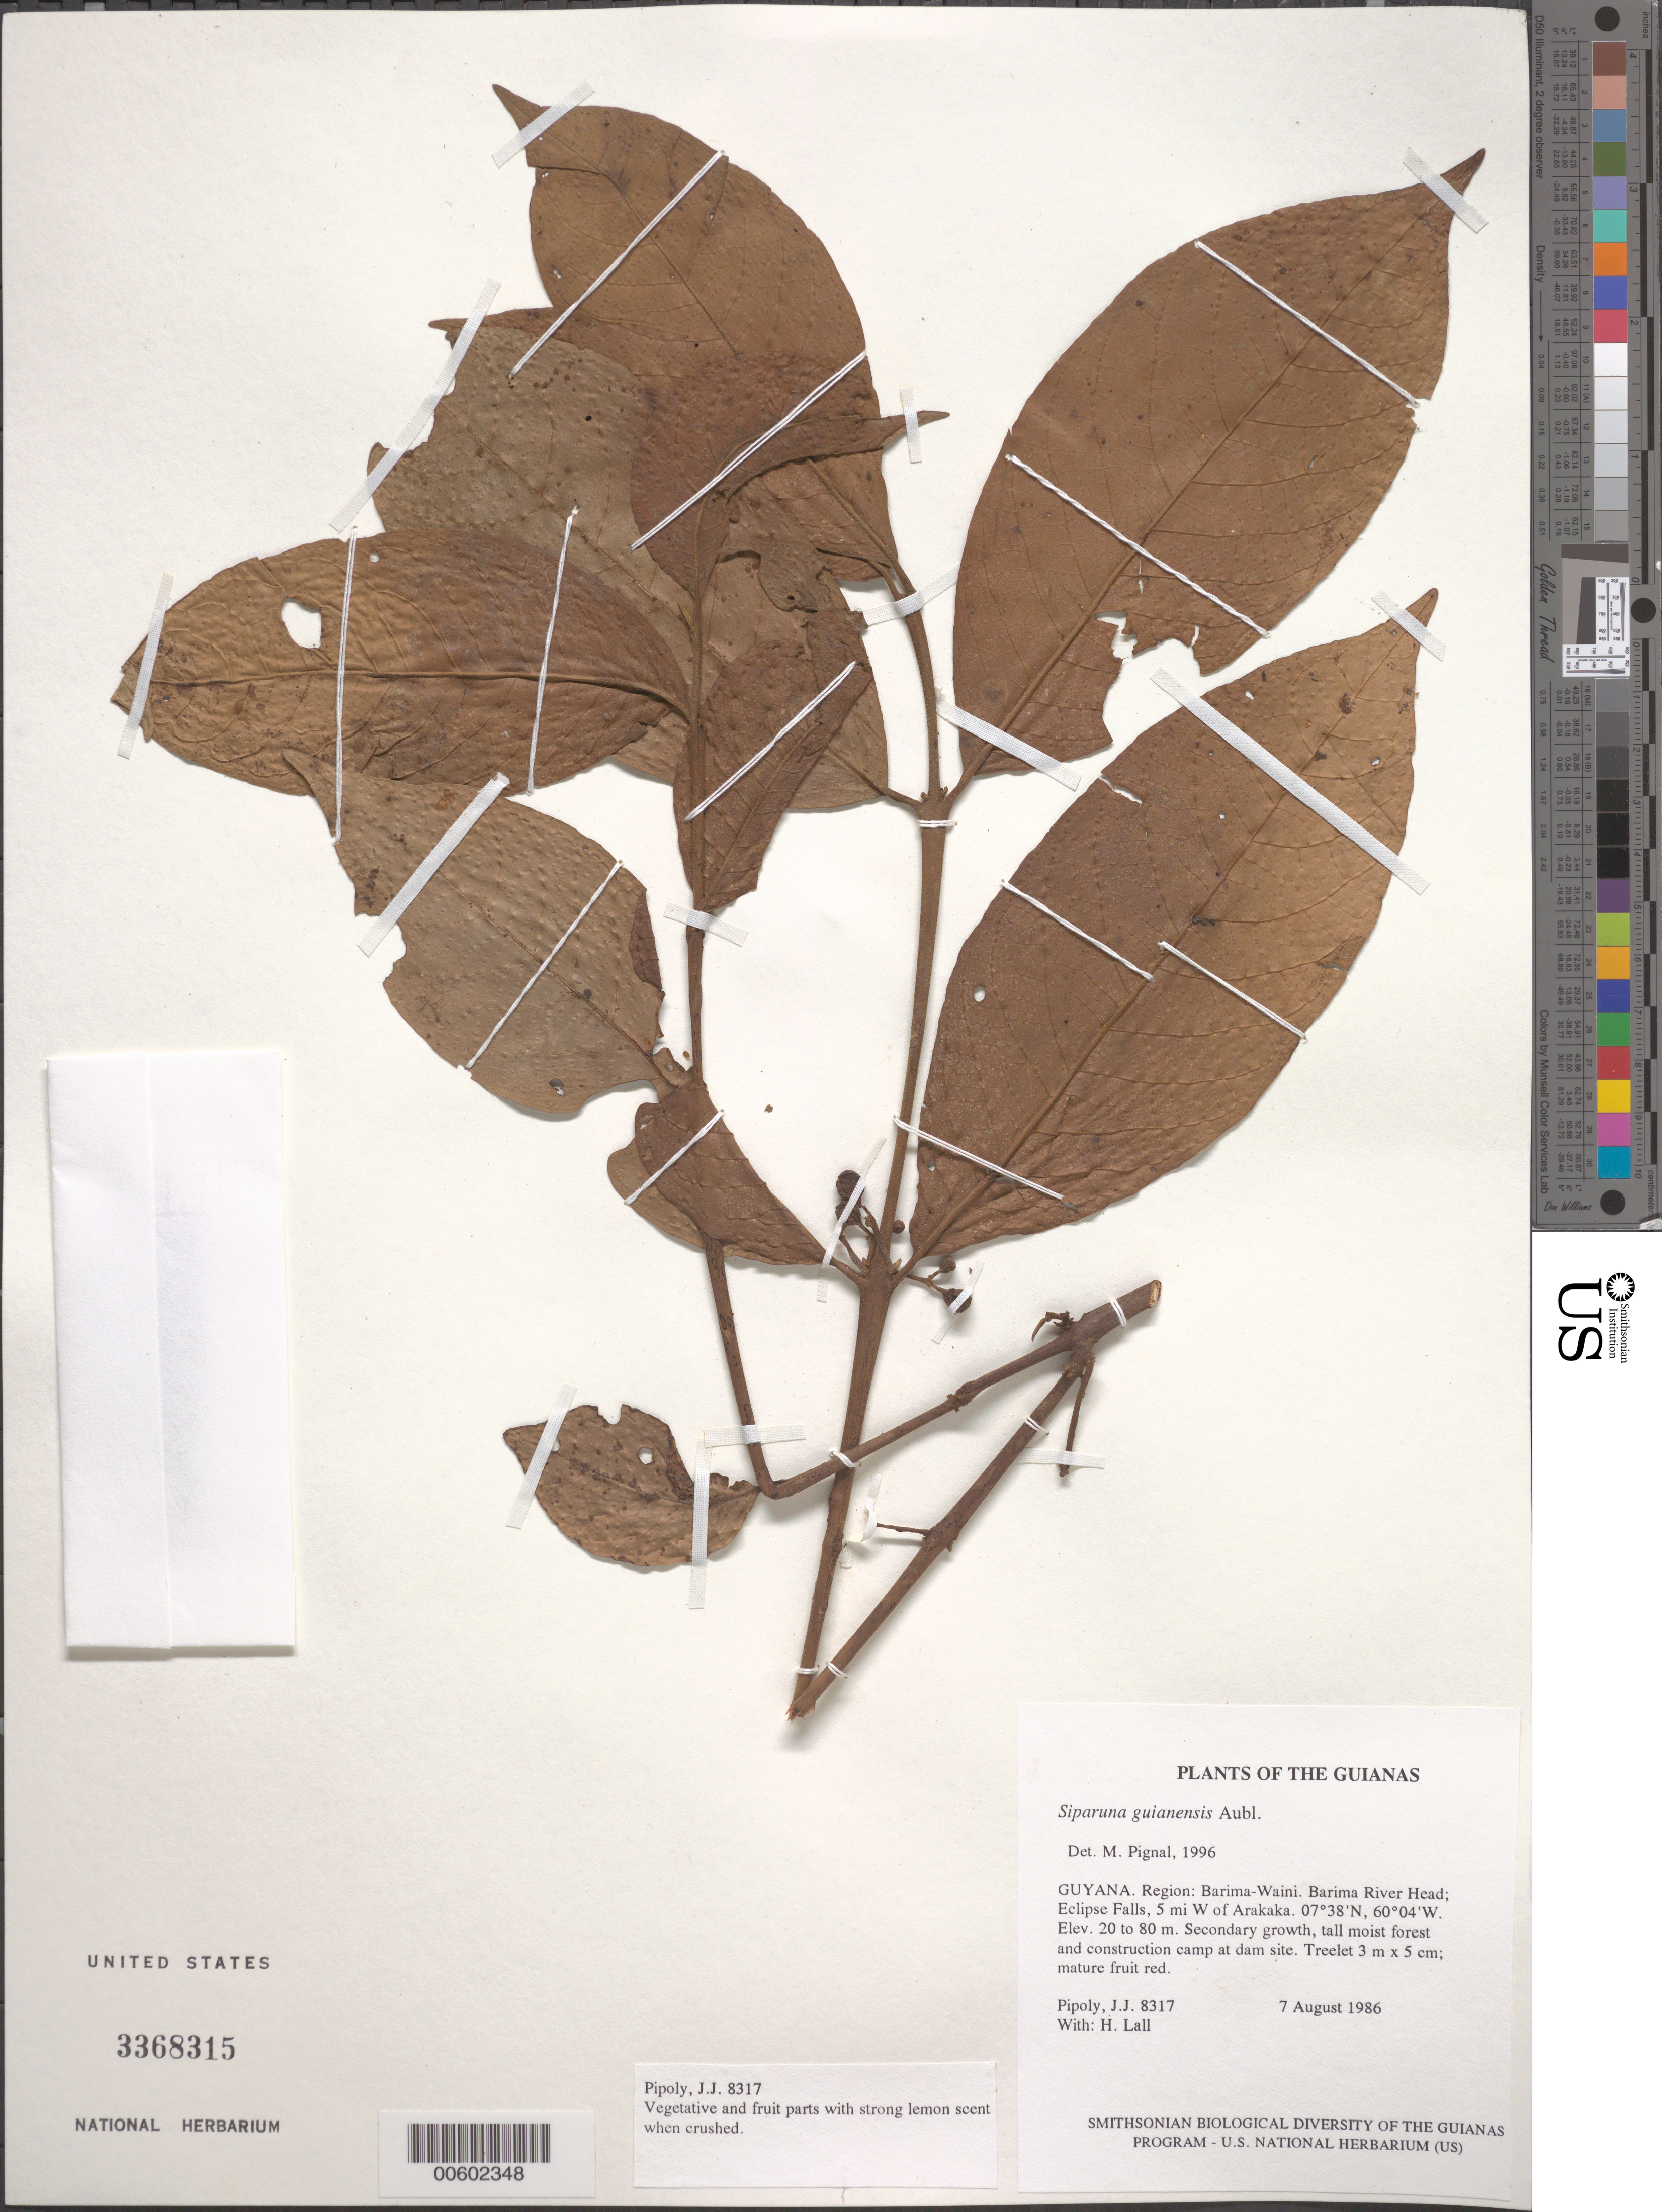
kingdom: Plantae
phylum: Tracheophyta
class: Magnoliopsida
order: Laurales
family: Siparunaceae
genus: Siparuna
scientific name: Siparuna guianensis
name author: Aubl.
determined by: Renner, S. S.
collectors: J. J. Pipoly & H. Lall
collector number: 8317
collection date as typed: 7 August 1986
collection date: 1986-08-07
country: Guyana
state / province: Barima-Waini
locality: Barima River head; Eclipse Falls, 5 mi W of Arakaka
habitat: Secondary growth, tall moist forest and construction camp at dam site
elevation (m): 20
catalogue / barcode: US 3368315